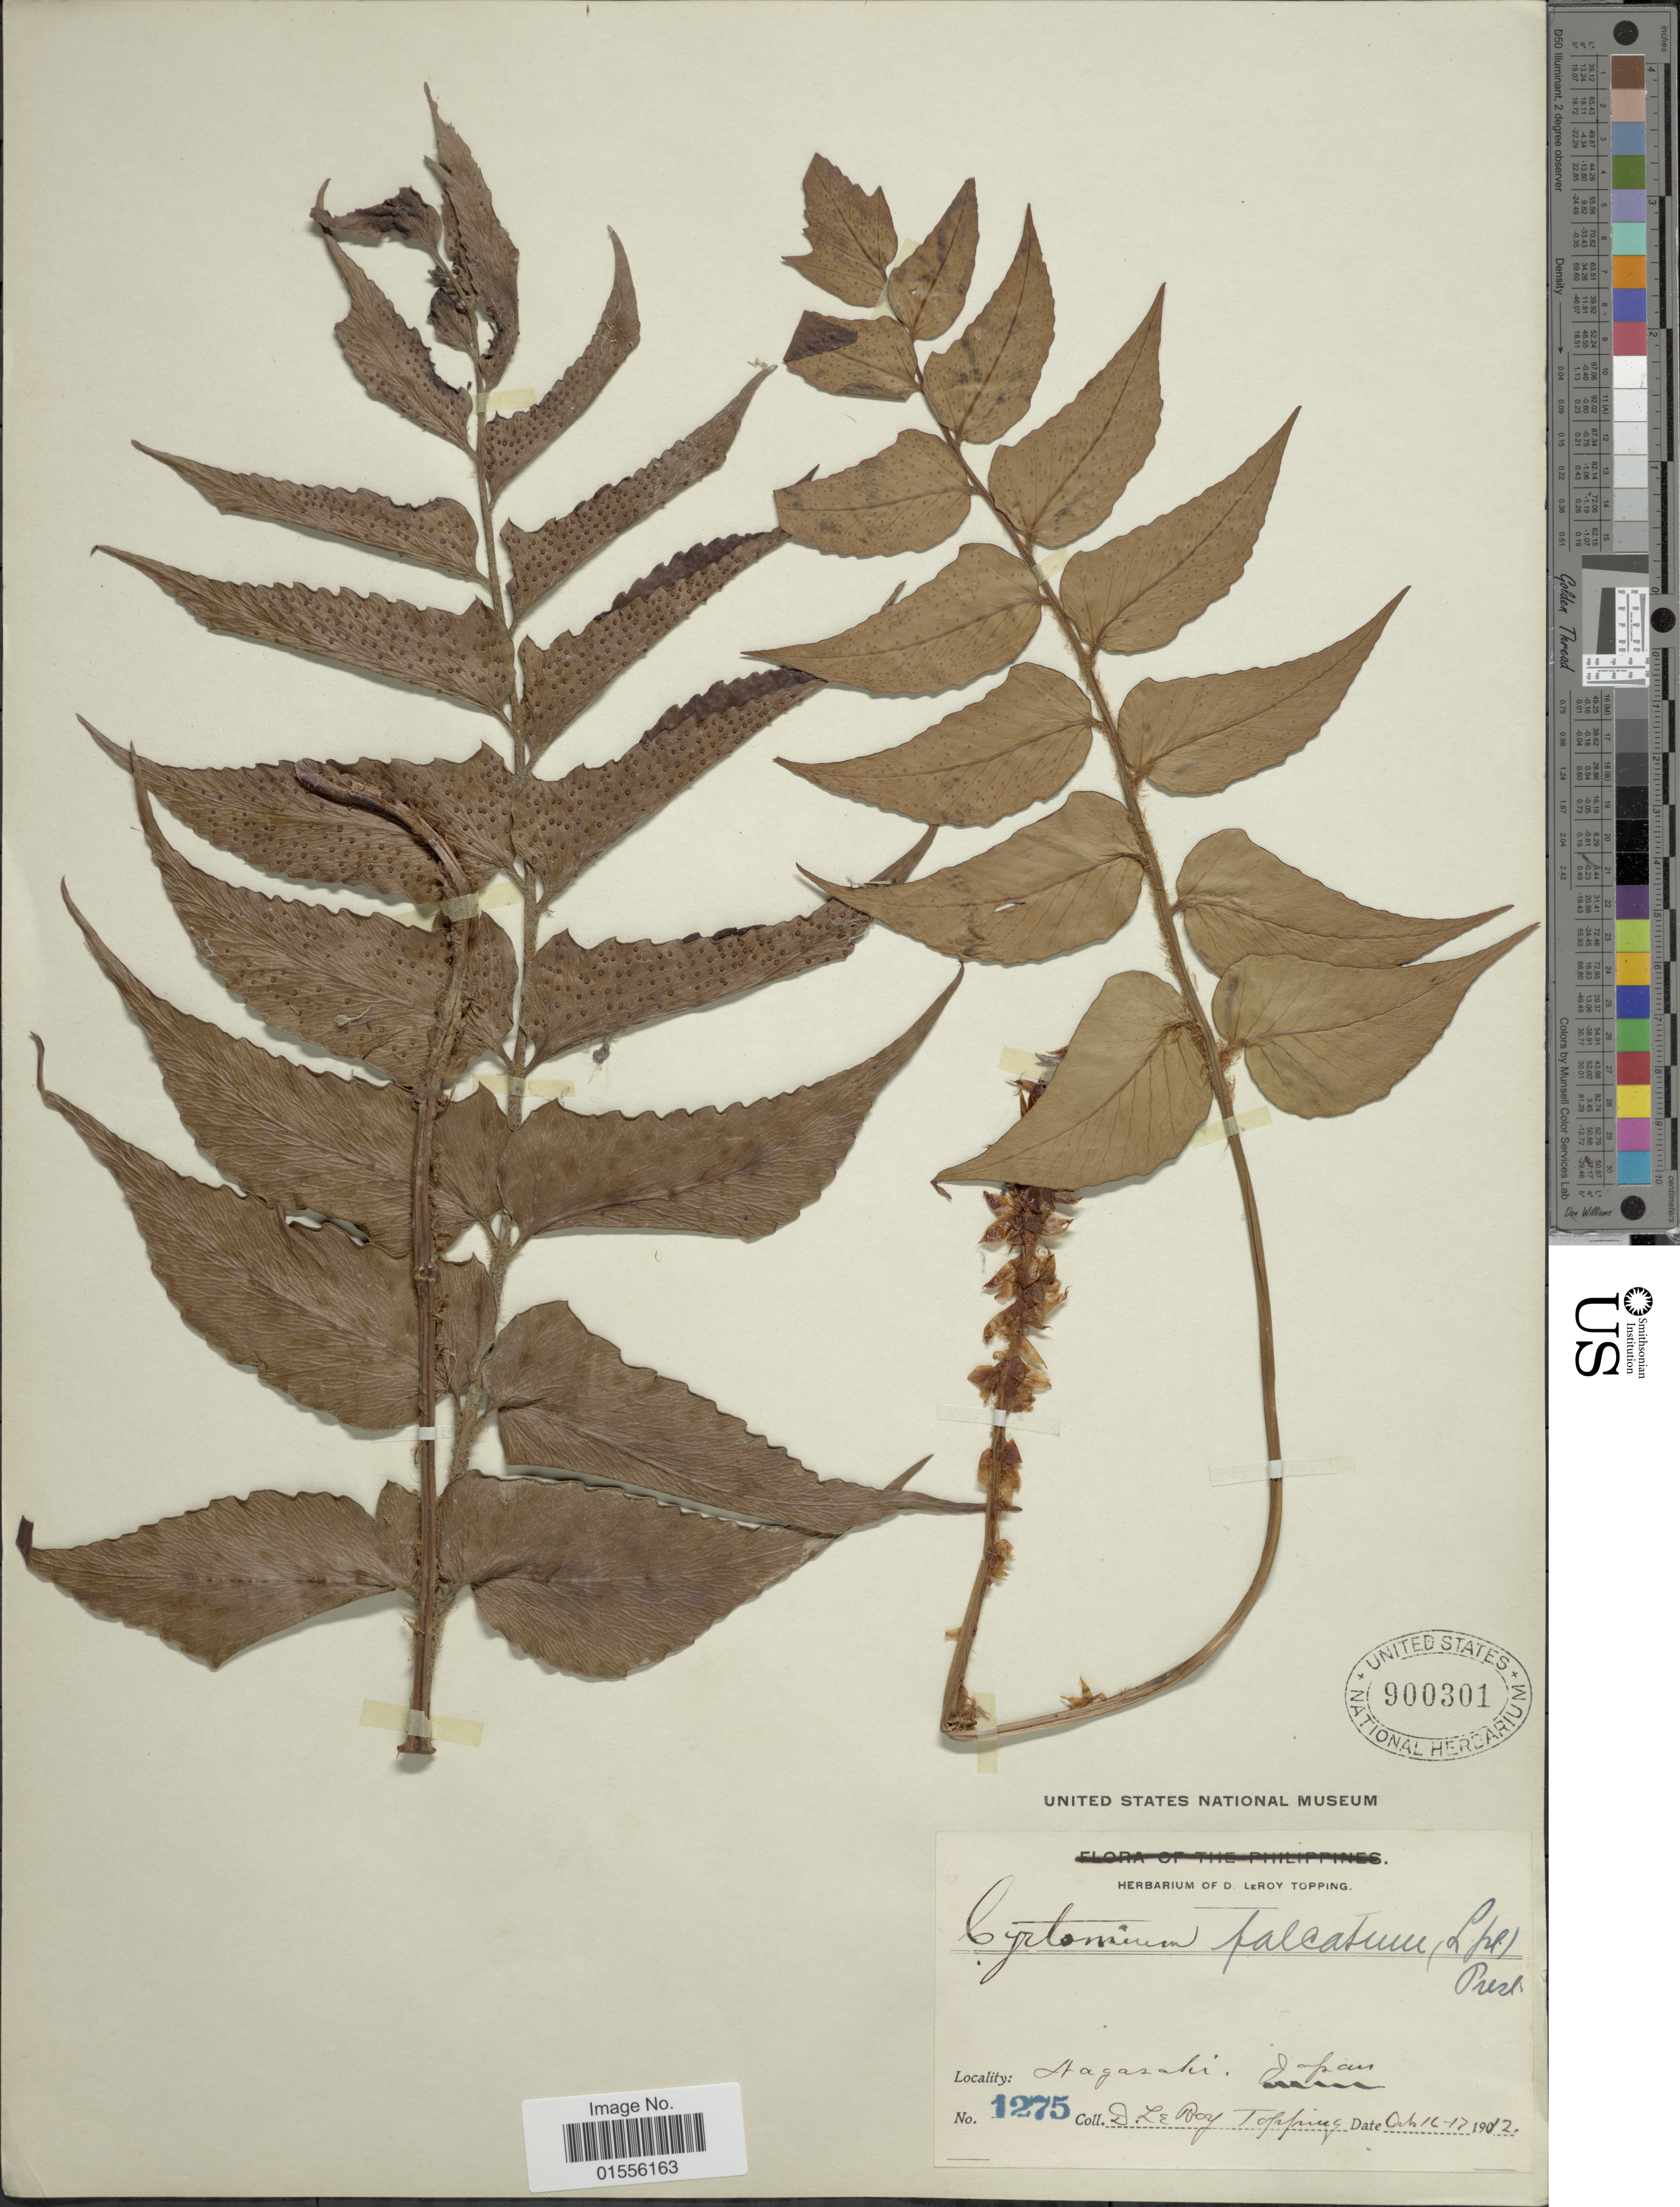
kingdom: Plantae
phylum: Tracheophyta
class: Polypodiopsida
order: Polypodiales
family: Dryopteridaceae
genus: Cyrtomium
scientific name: Cyrtomium falcatum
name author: (L. f.) C. Presl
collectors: D. L. Topping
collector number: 1275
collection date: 1912-10-16/1912-10-17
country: Japan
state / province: Nagasaki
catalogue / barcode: US 900301